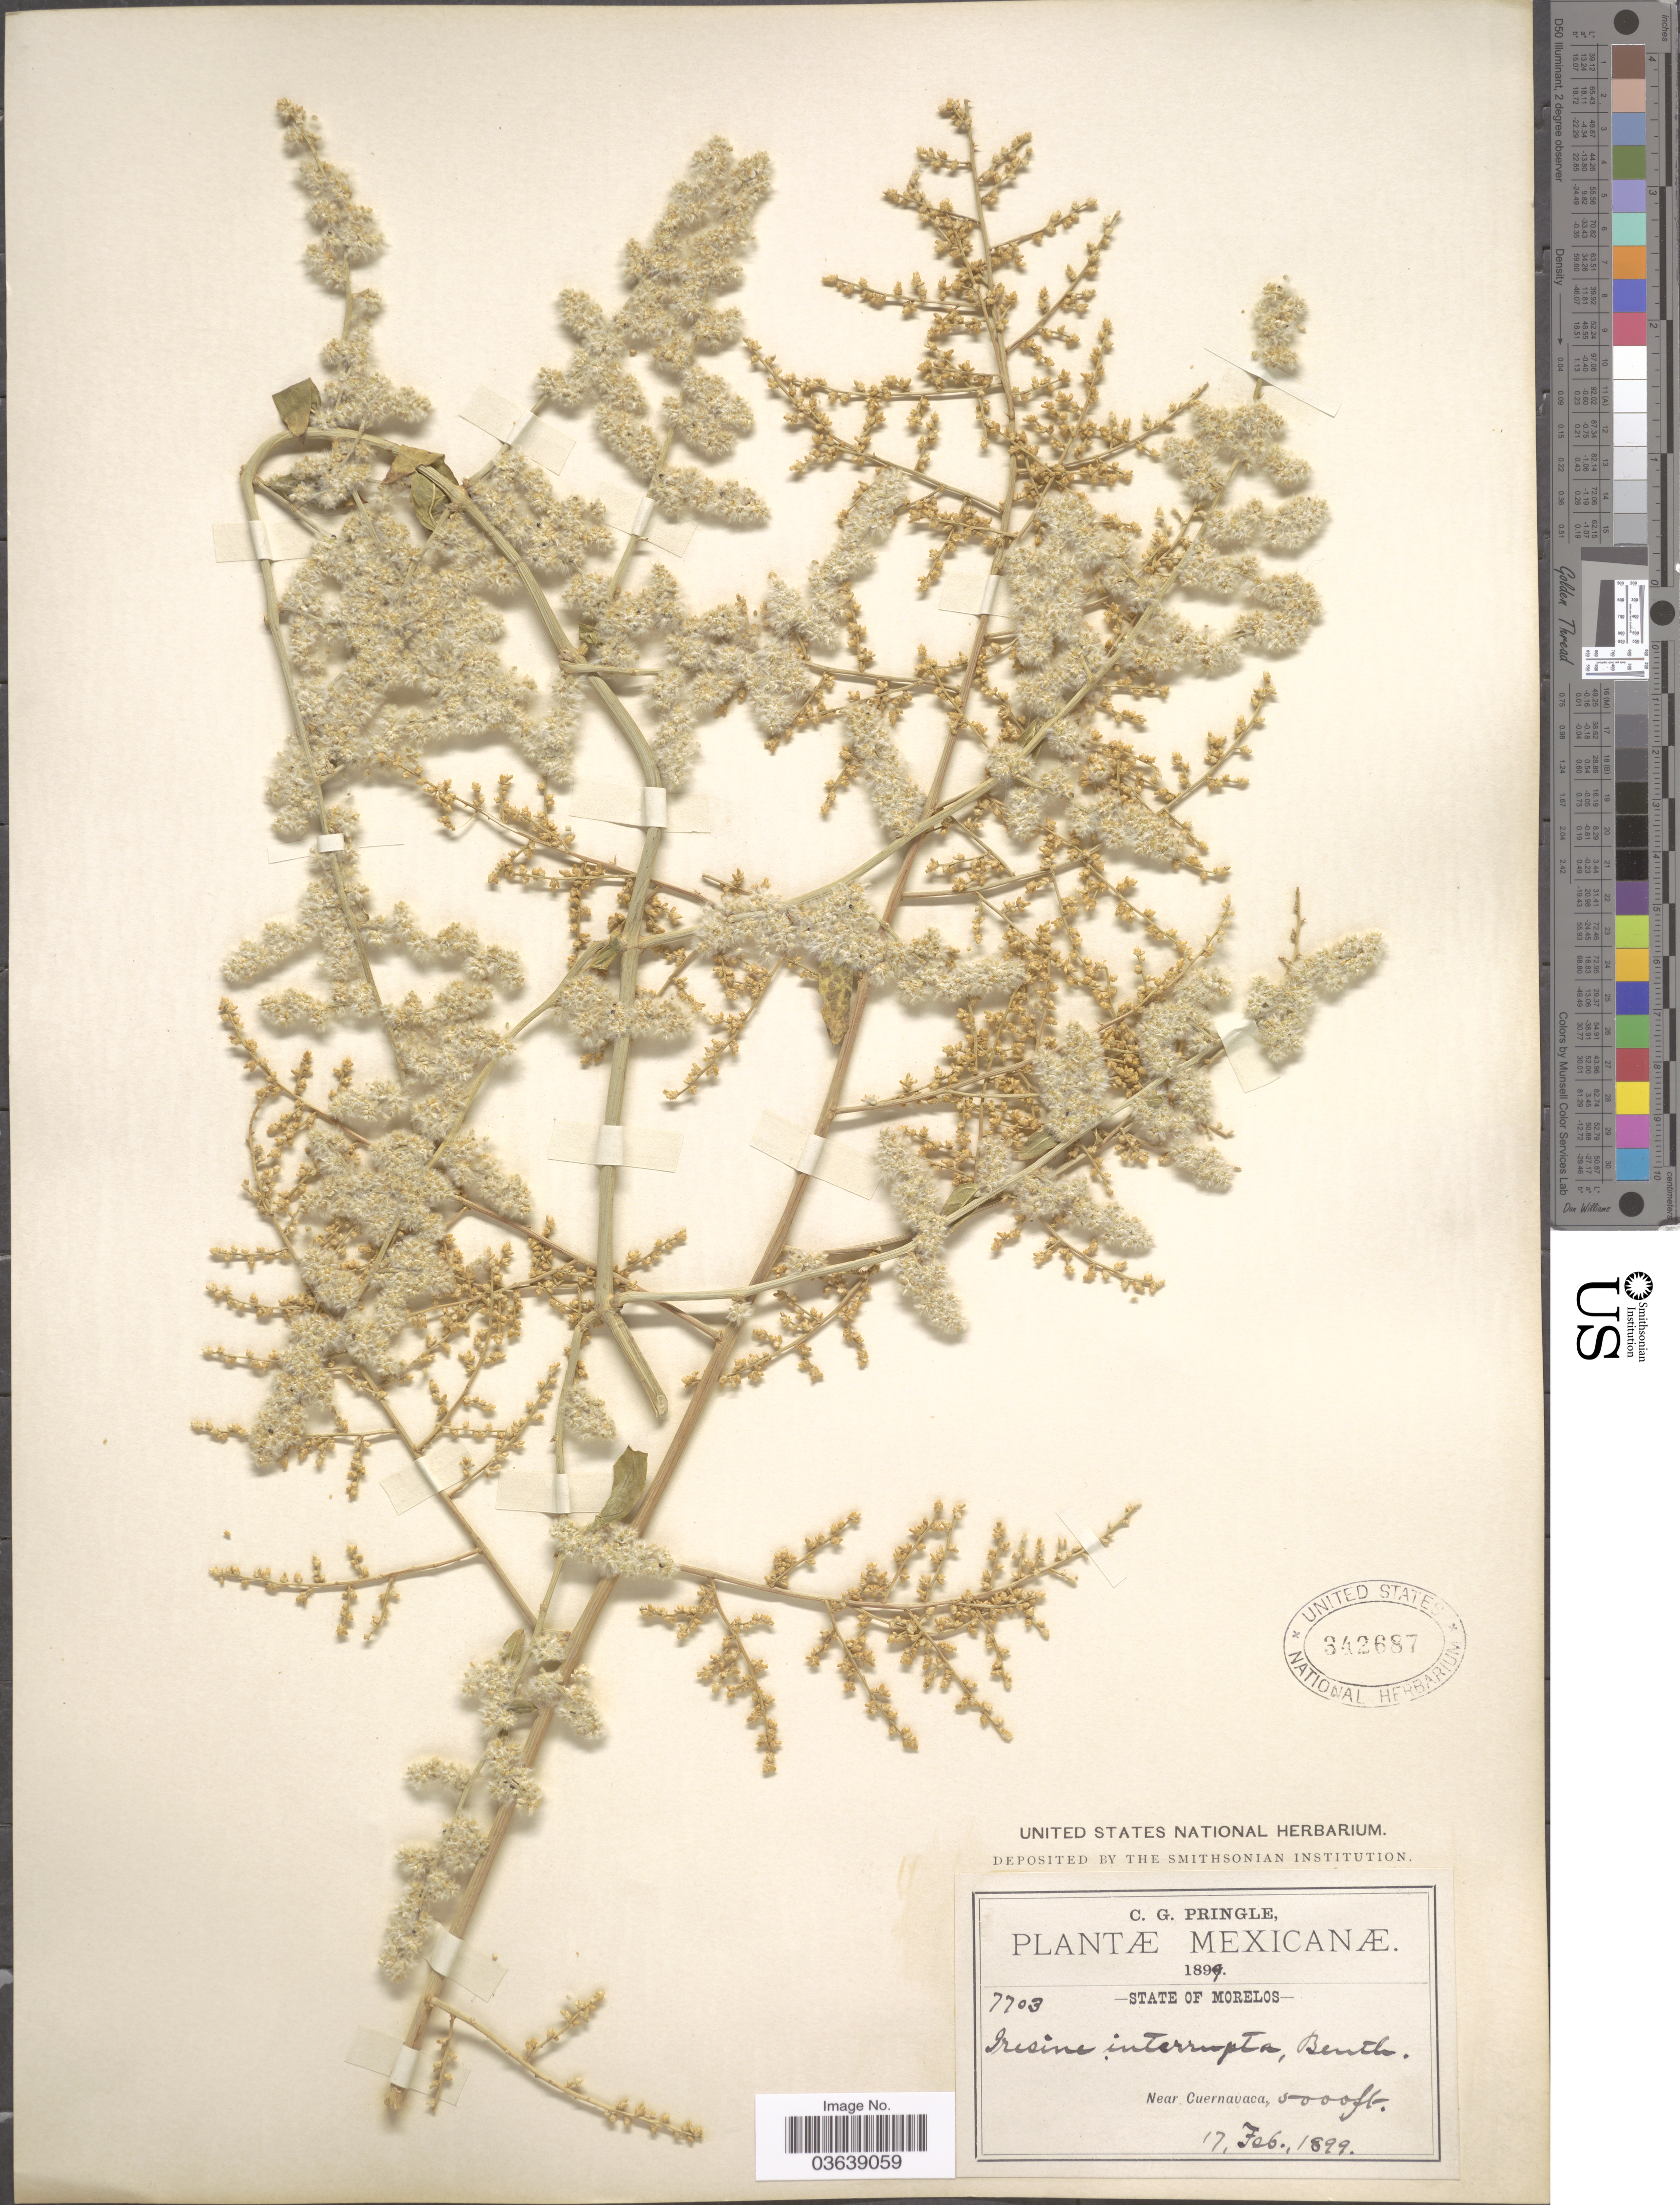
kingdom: Plantae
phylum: Tracheophyta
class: Magnoliopsida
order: Caryophyllales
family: Amaranthaceae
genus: Iresine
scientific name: Iresine interrupta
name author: Benth.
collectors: C. G. Pringle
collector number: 7703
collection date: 1899-02-17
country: Mexico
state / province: Morelos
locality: Near Cuernavaca.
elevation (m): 1524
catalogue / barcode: US 342687